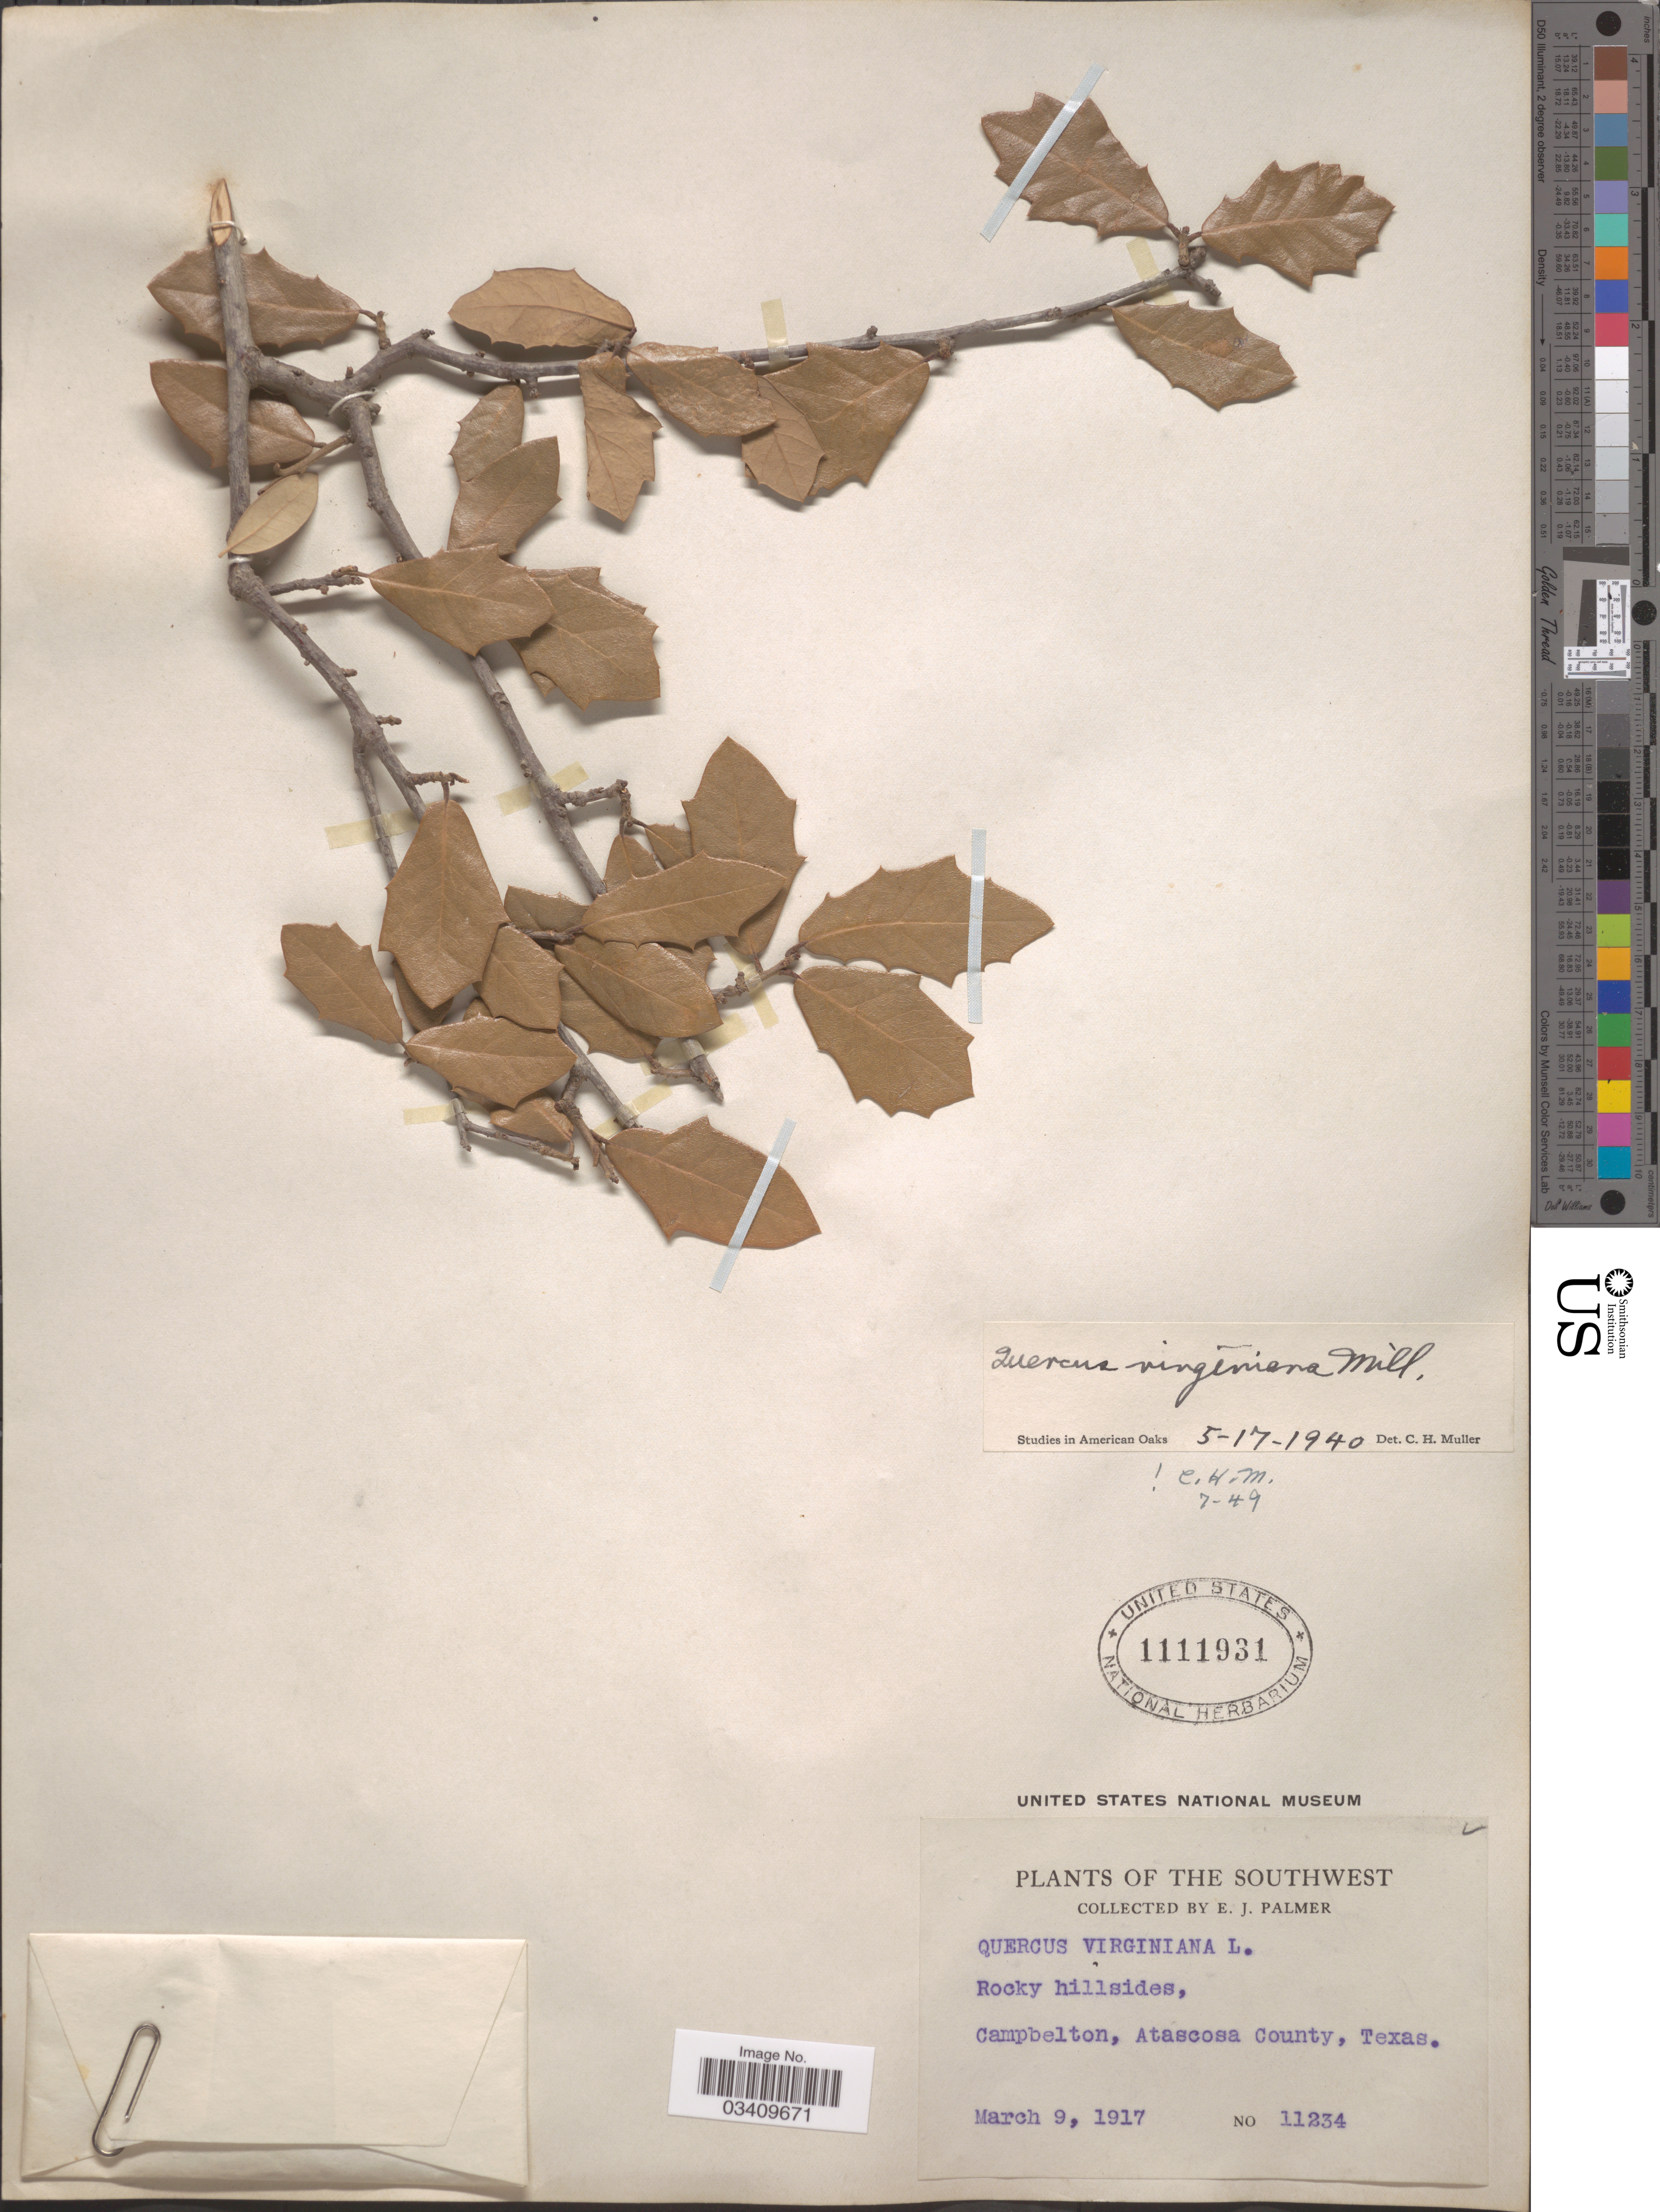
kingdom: Plantae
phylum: Tracheophyta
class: Magnoliopsida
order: Fagales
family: Fagaceae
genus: Quercus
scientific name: Quercus virginiana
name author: Mill.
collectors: E. J. Palmer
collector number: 11234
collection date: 1917-03-09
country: United States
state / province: Texas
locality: Southwest. Campbelton, Atascosa County.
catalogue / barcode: US 1111931